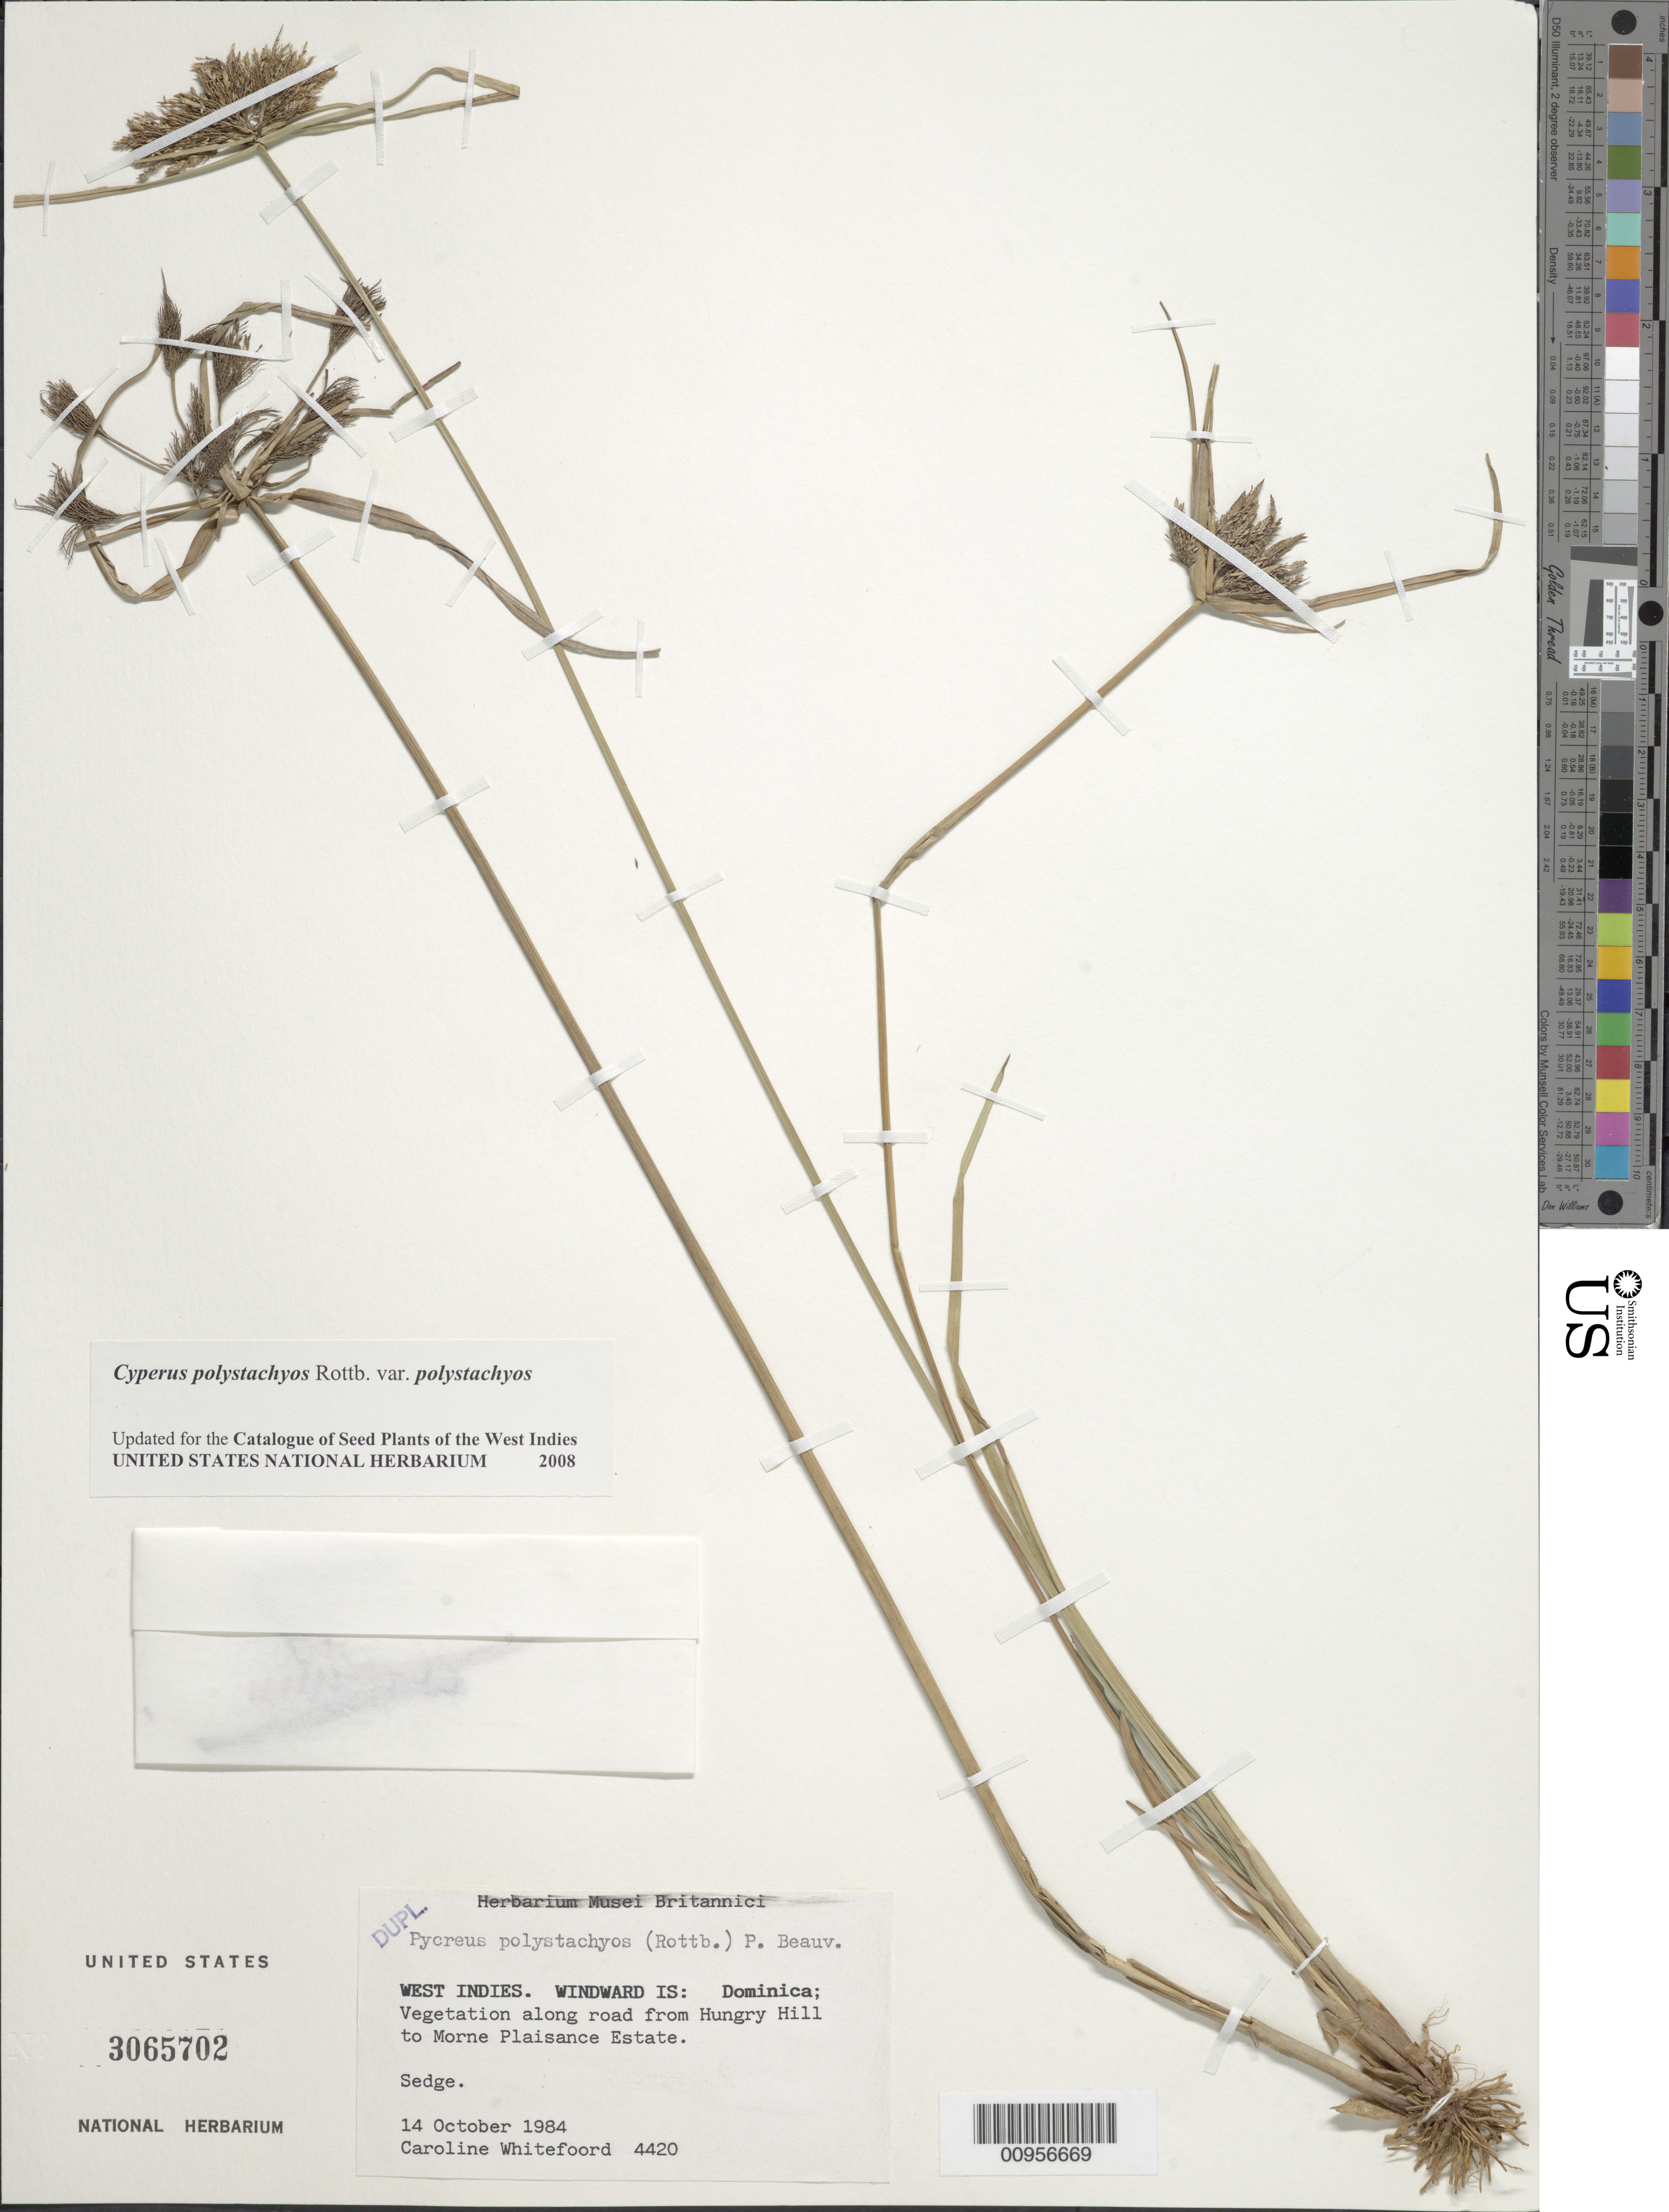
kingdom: Plantae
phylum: Tracheophyta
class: Liliopsida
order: Poales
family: Cyperaceae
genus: Cyperus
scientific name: Cyperus polystachyos var. polystachyos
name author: Rottb.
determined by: Strong, M. T., (US), Smithsonian Institution - National Museum of Natural History (UNITED STATES)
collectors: C. Whitefoord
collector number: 4420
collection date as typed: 14 Oct 1984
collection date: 1984-10-14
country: Dominica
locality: Vegetation along road from Hungry Hill to Morne Plaisance Estate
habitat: In vegetation along road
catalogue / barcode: US 3065702